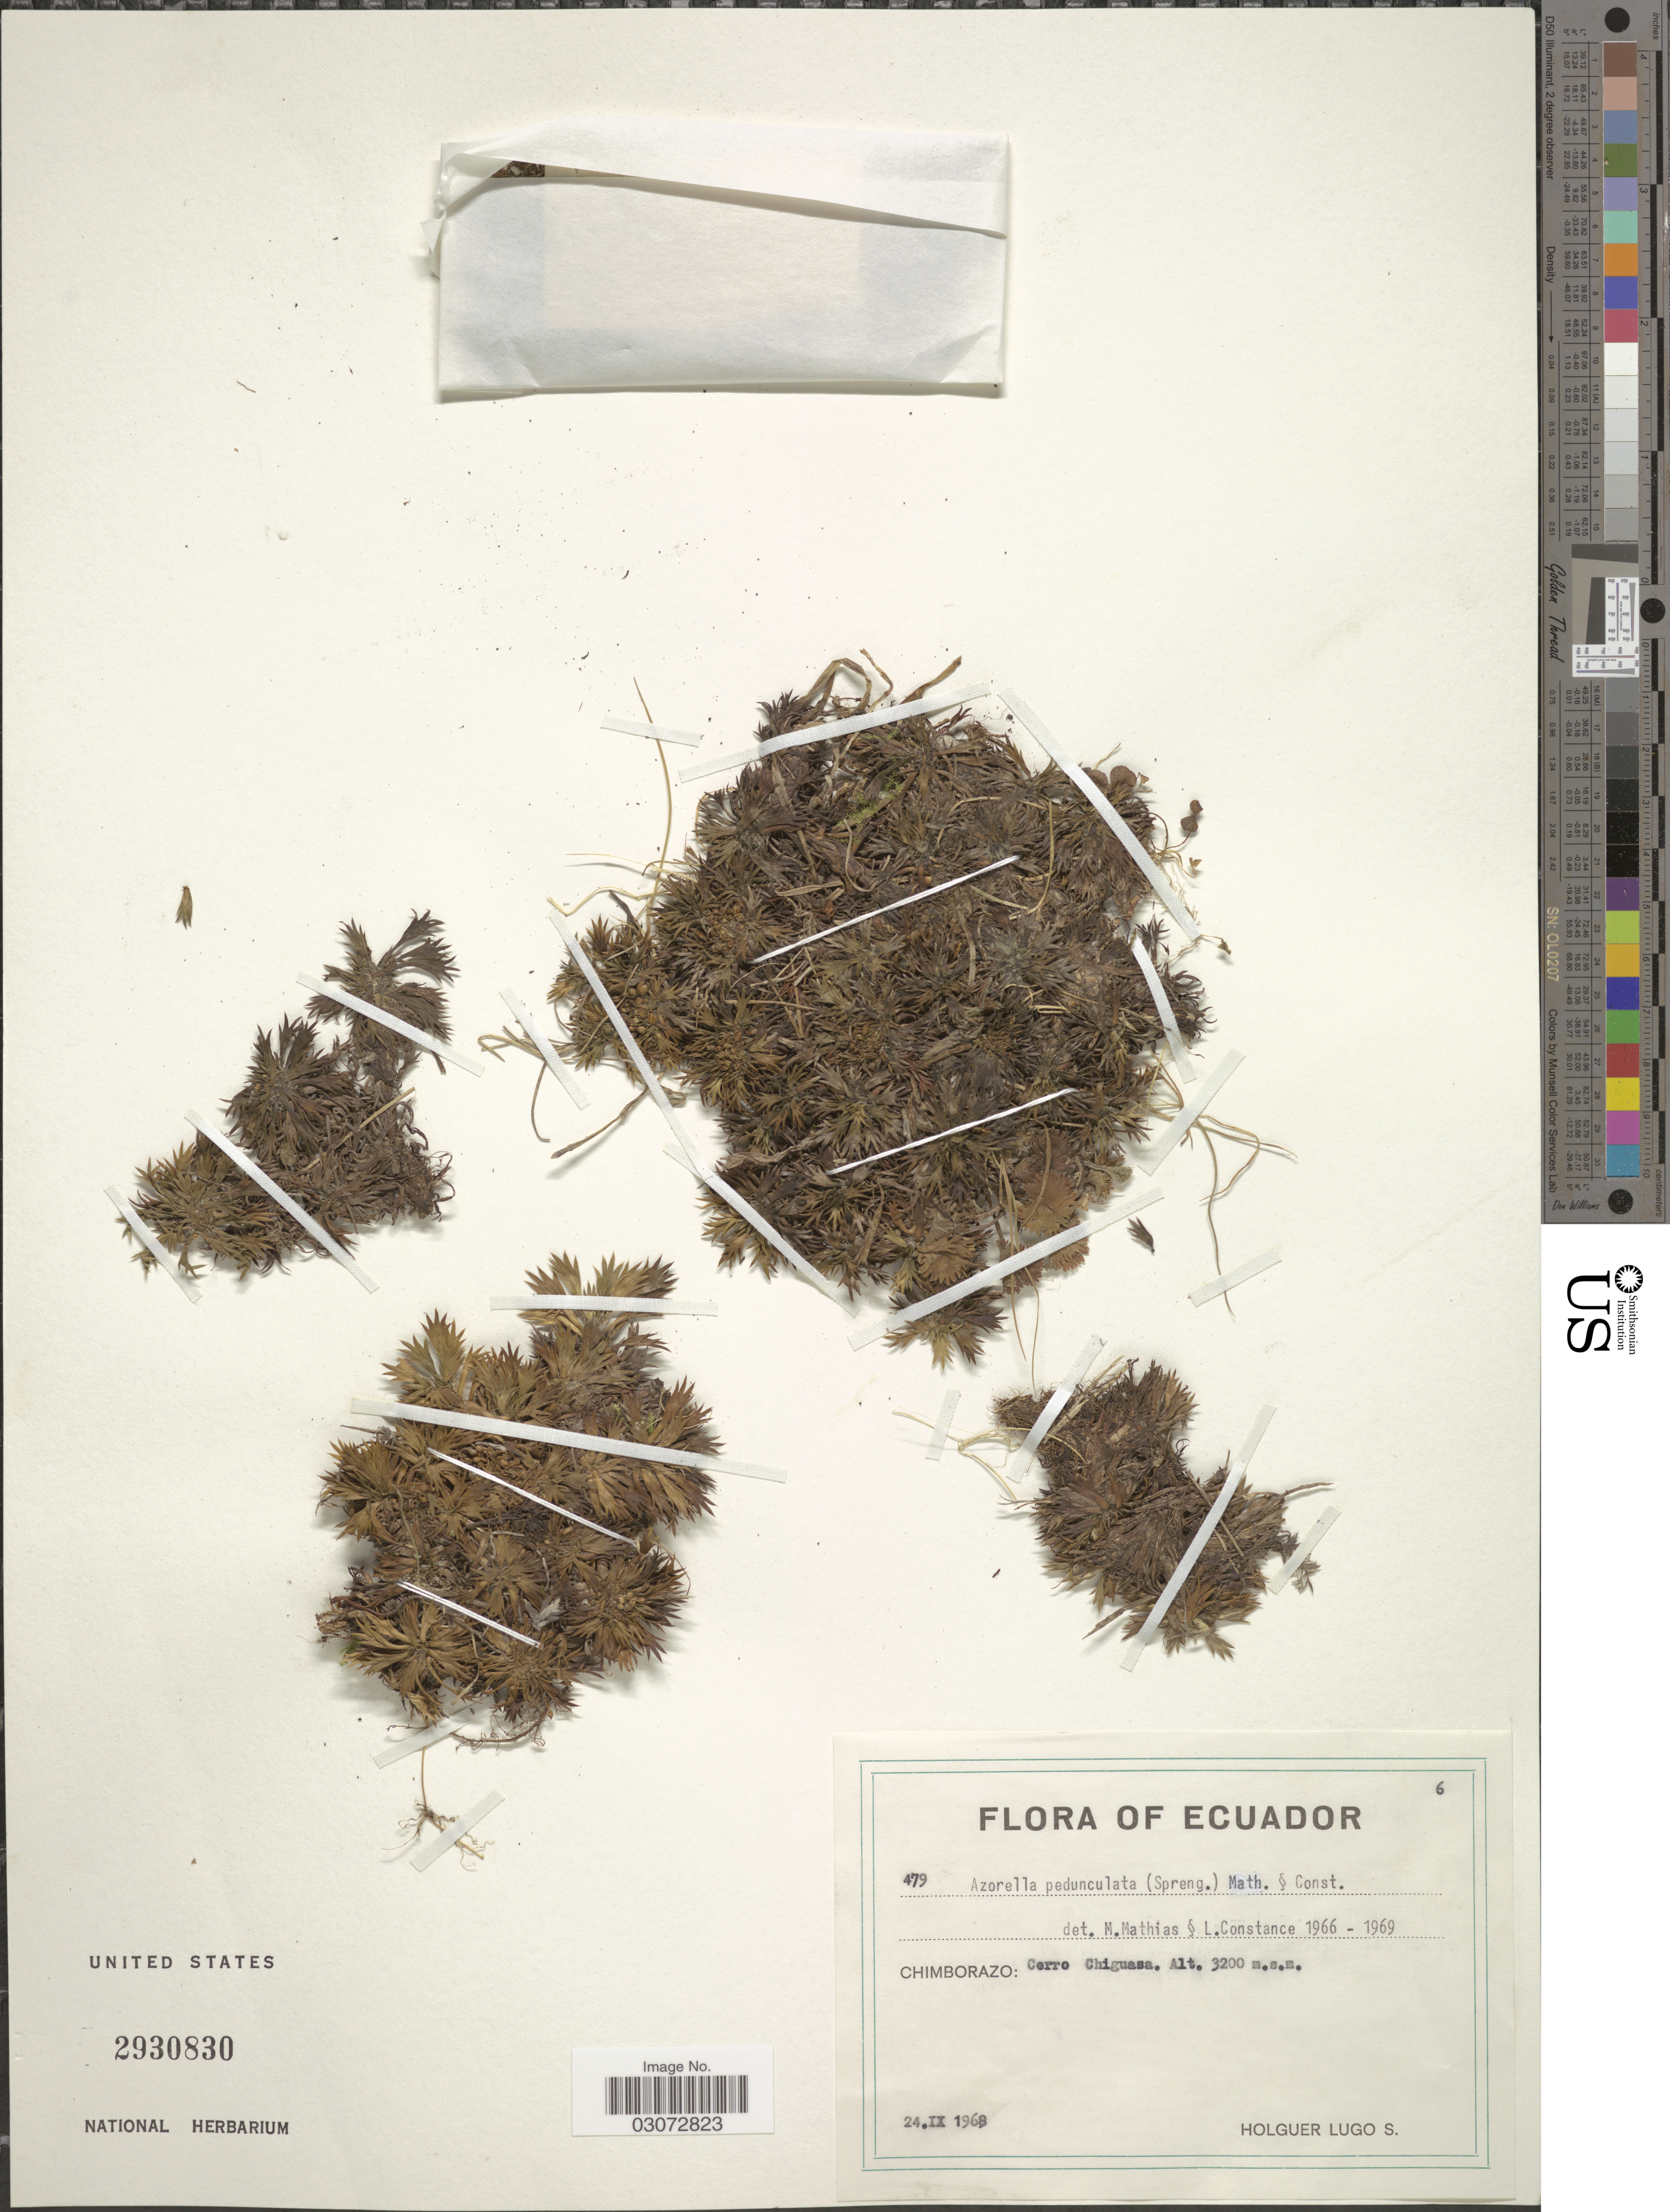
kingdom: Plantae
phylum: Tracheophyta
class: Magnoliopsida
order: Apiales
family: Apiaceae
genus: Azorella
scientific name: Azorella pedunculata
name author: (Spreng.) Mathias & Constance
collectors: H. Lugo S.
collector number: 479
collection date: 1968-09-24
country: Ecuador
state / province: Chimborazo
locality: Cerro Chiguasa.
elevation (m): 3200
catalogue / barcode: US 2930830